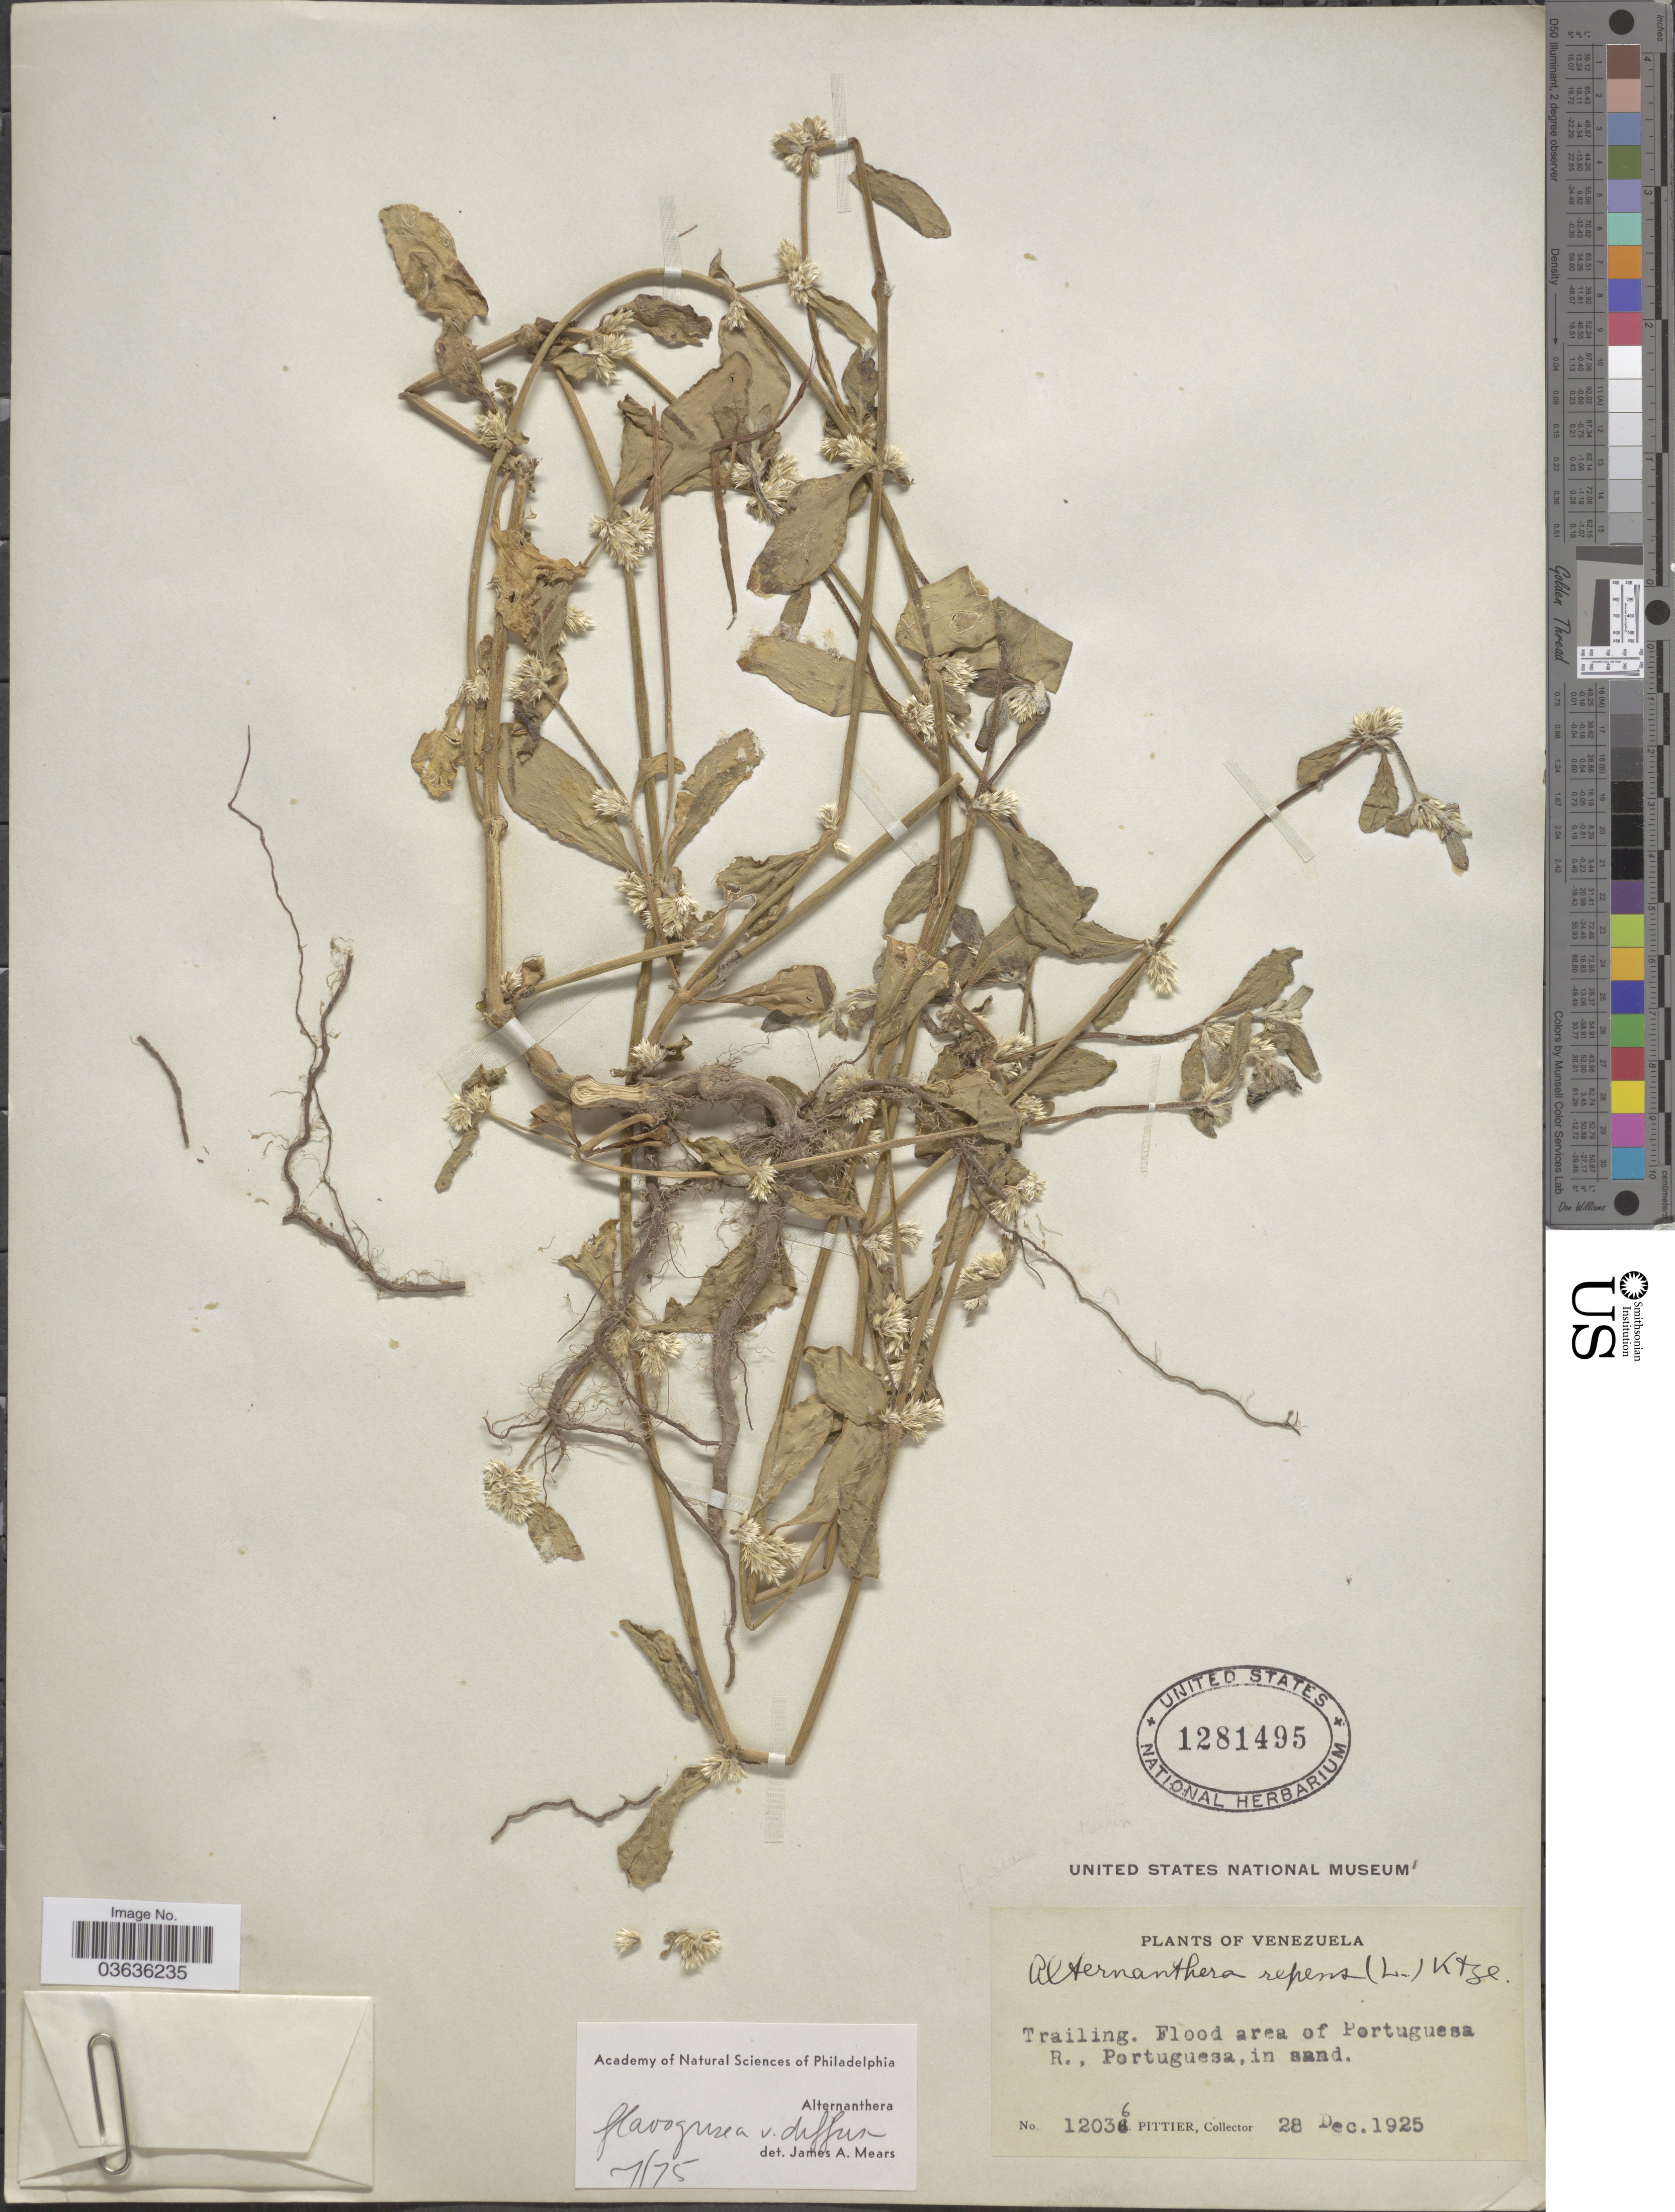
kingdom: Plantae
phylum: Tracheophyta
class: Magnoliopsida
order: Caryophyllales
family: Amaranthaceae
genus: Alternanthera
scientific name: Alternanthera flavogrisea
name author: Urb.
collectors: H. F. Pittier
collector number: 12036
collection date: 1925-12-28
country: Venezuela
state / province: Portuguesa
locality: Trailing. Flood area of Portuguesa R., Portuguesa, in sand.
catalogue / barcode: US 1281495